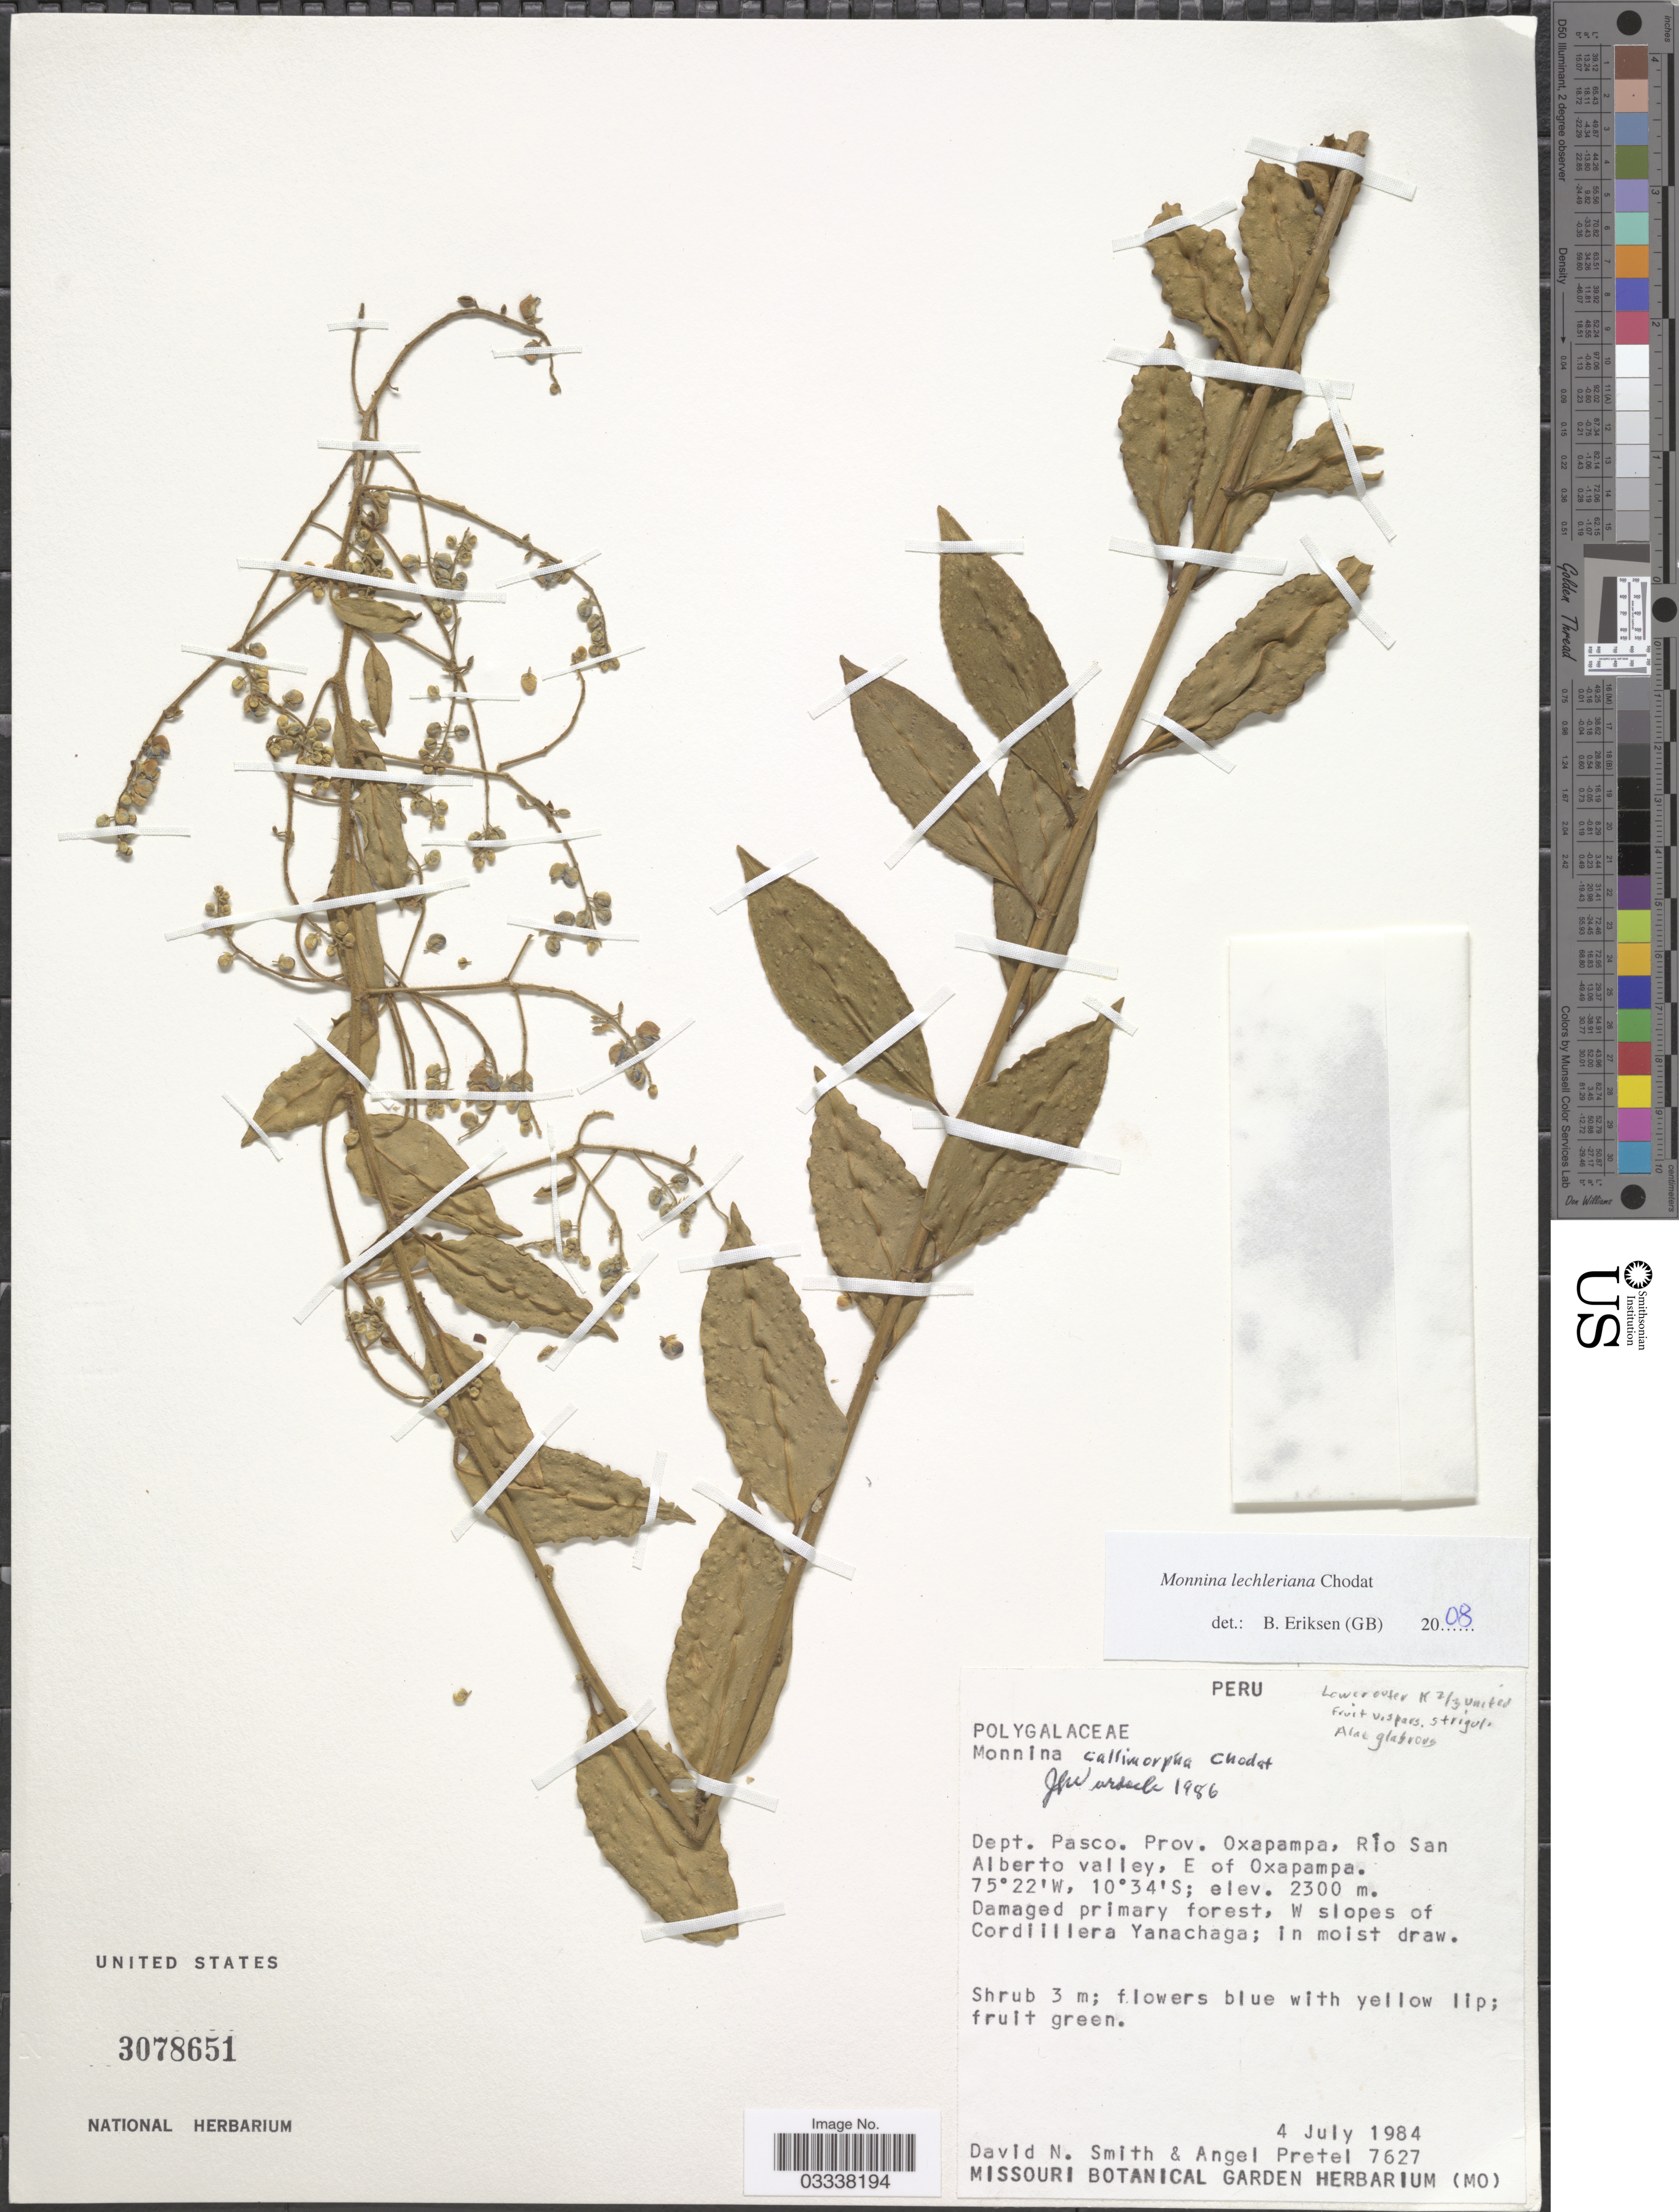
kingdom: Plantae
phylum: Tracheophyta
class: Magnoliopsida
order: Fabales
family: Polygalaceae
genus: Monnina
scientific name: Monnina lechleriana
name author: Chodat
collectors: D. Smith & A. Pretel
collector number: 7627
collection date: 1984-07-04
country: Peru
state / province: Pasco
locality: Dept. Pasco. Prov. Oxapampa, Río San Alberto valley, E. of Oxapampa. Damaged primary forest, W slopes of Cordillera Yanachaga.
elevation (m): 2300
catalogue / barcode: US 3078651